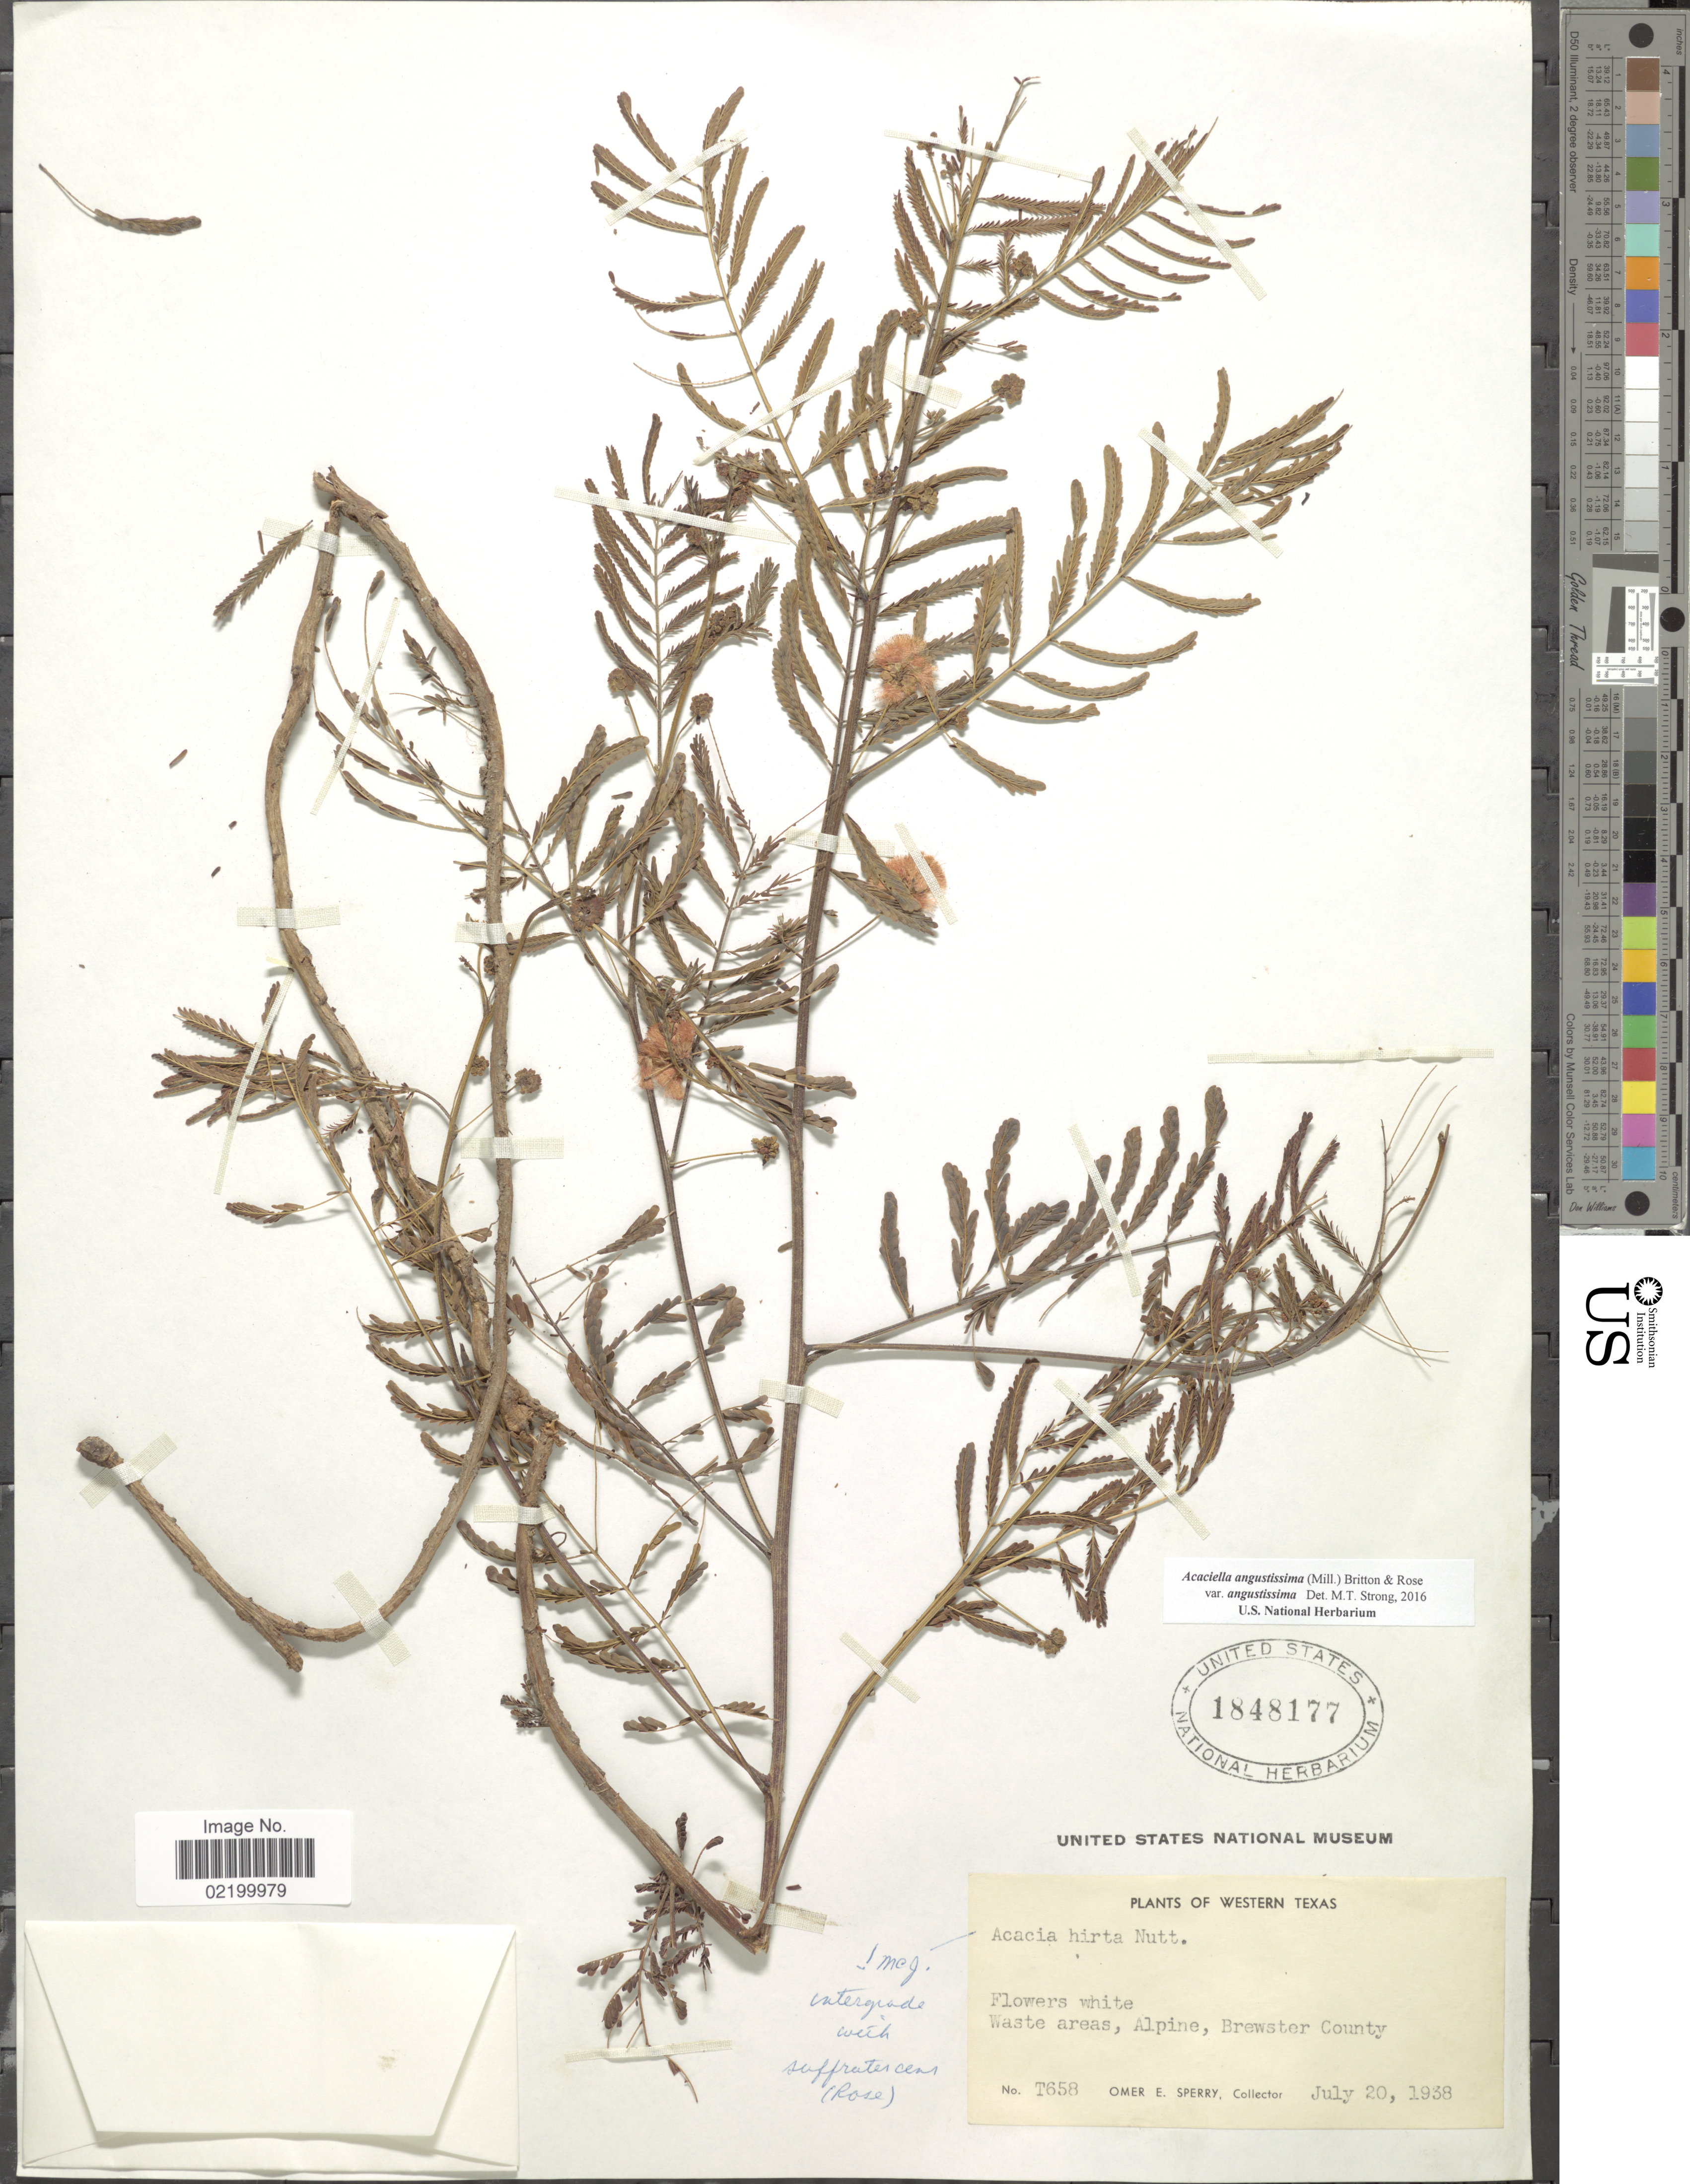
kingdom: Plantae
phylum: Tracheophyta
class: Magnoliopsida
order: Fabales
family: Fabaceae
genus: Acaciella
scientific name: Acaciella angustissima var. angustissima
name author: (Mill.) Britton & Rose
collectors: O. E. Sperry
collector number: T658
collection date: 1938-07-20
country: United States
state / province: Texas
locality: Western Texas. Waste Areas, Alpine, Webster County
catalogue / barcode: US 1848177